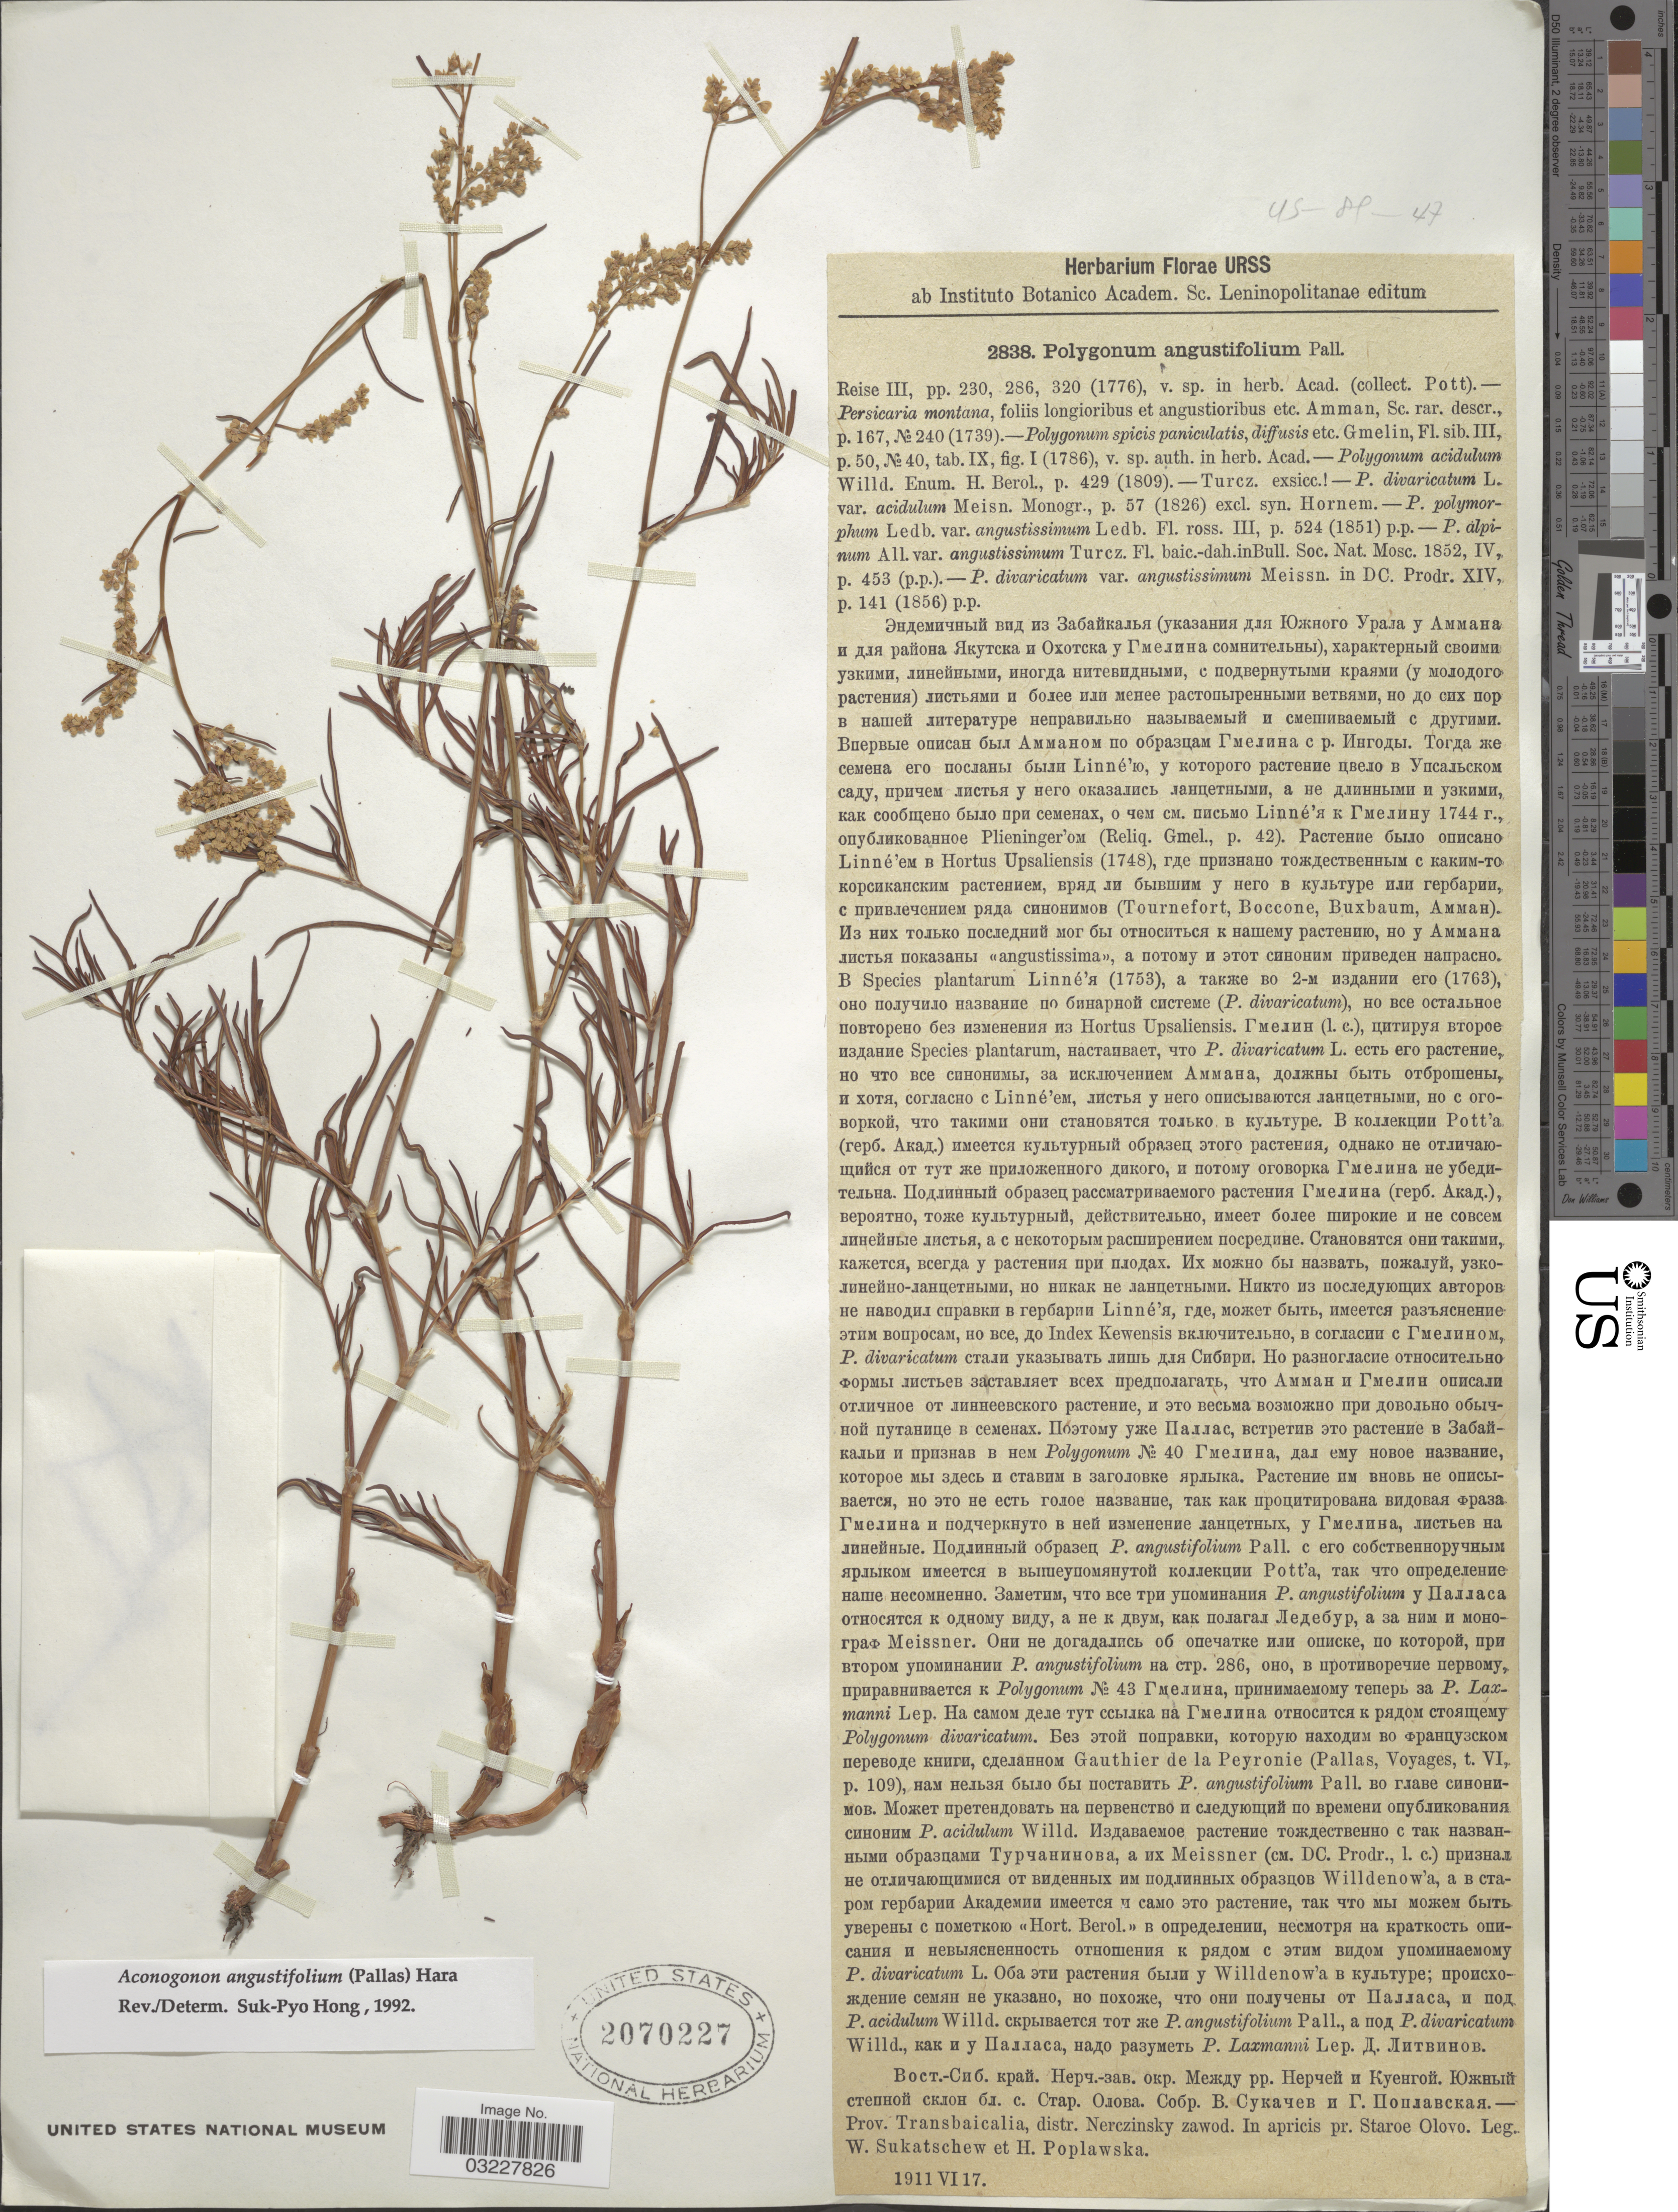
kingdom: Plantae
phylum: Tracheophyta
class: Magnoliopsida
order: Caryophyllales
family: Polygonaceae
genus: Koenigia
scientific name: Koenigia angustifolia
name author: (Pall.) Chepinoga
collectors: W. Sukatschew & H. Poplawska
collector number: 2838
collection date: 1911-06-17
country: Russian Federation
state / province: Zabaykalsky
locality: Prov. Transbaicalia, distr. Nerczinsky zawod. In apricis pr. Staroe Olovo.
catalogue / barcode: US 2070227